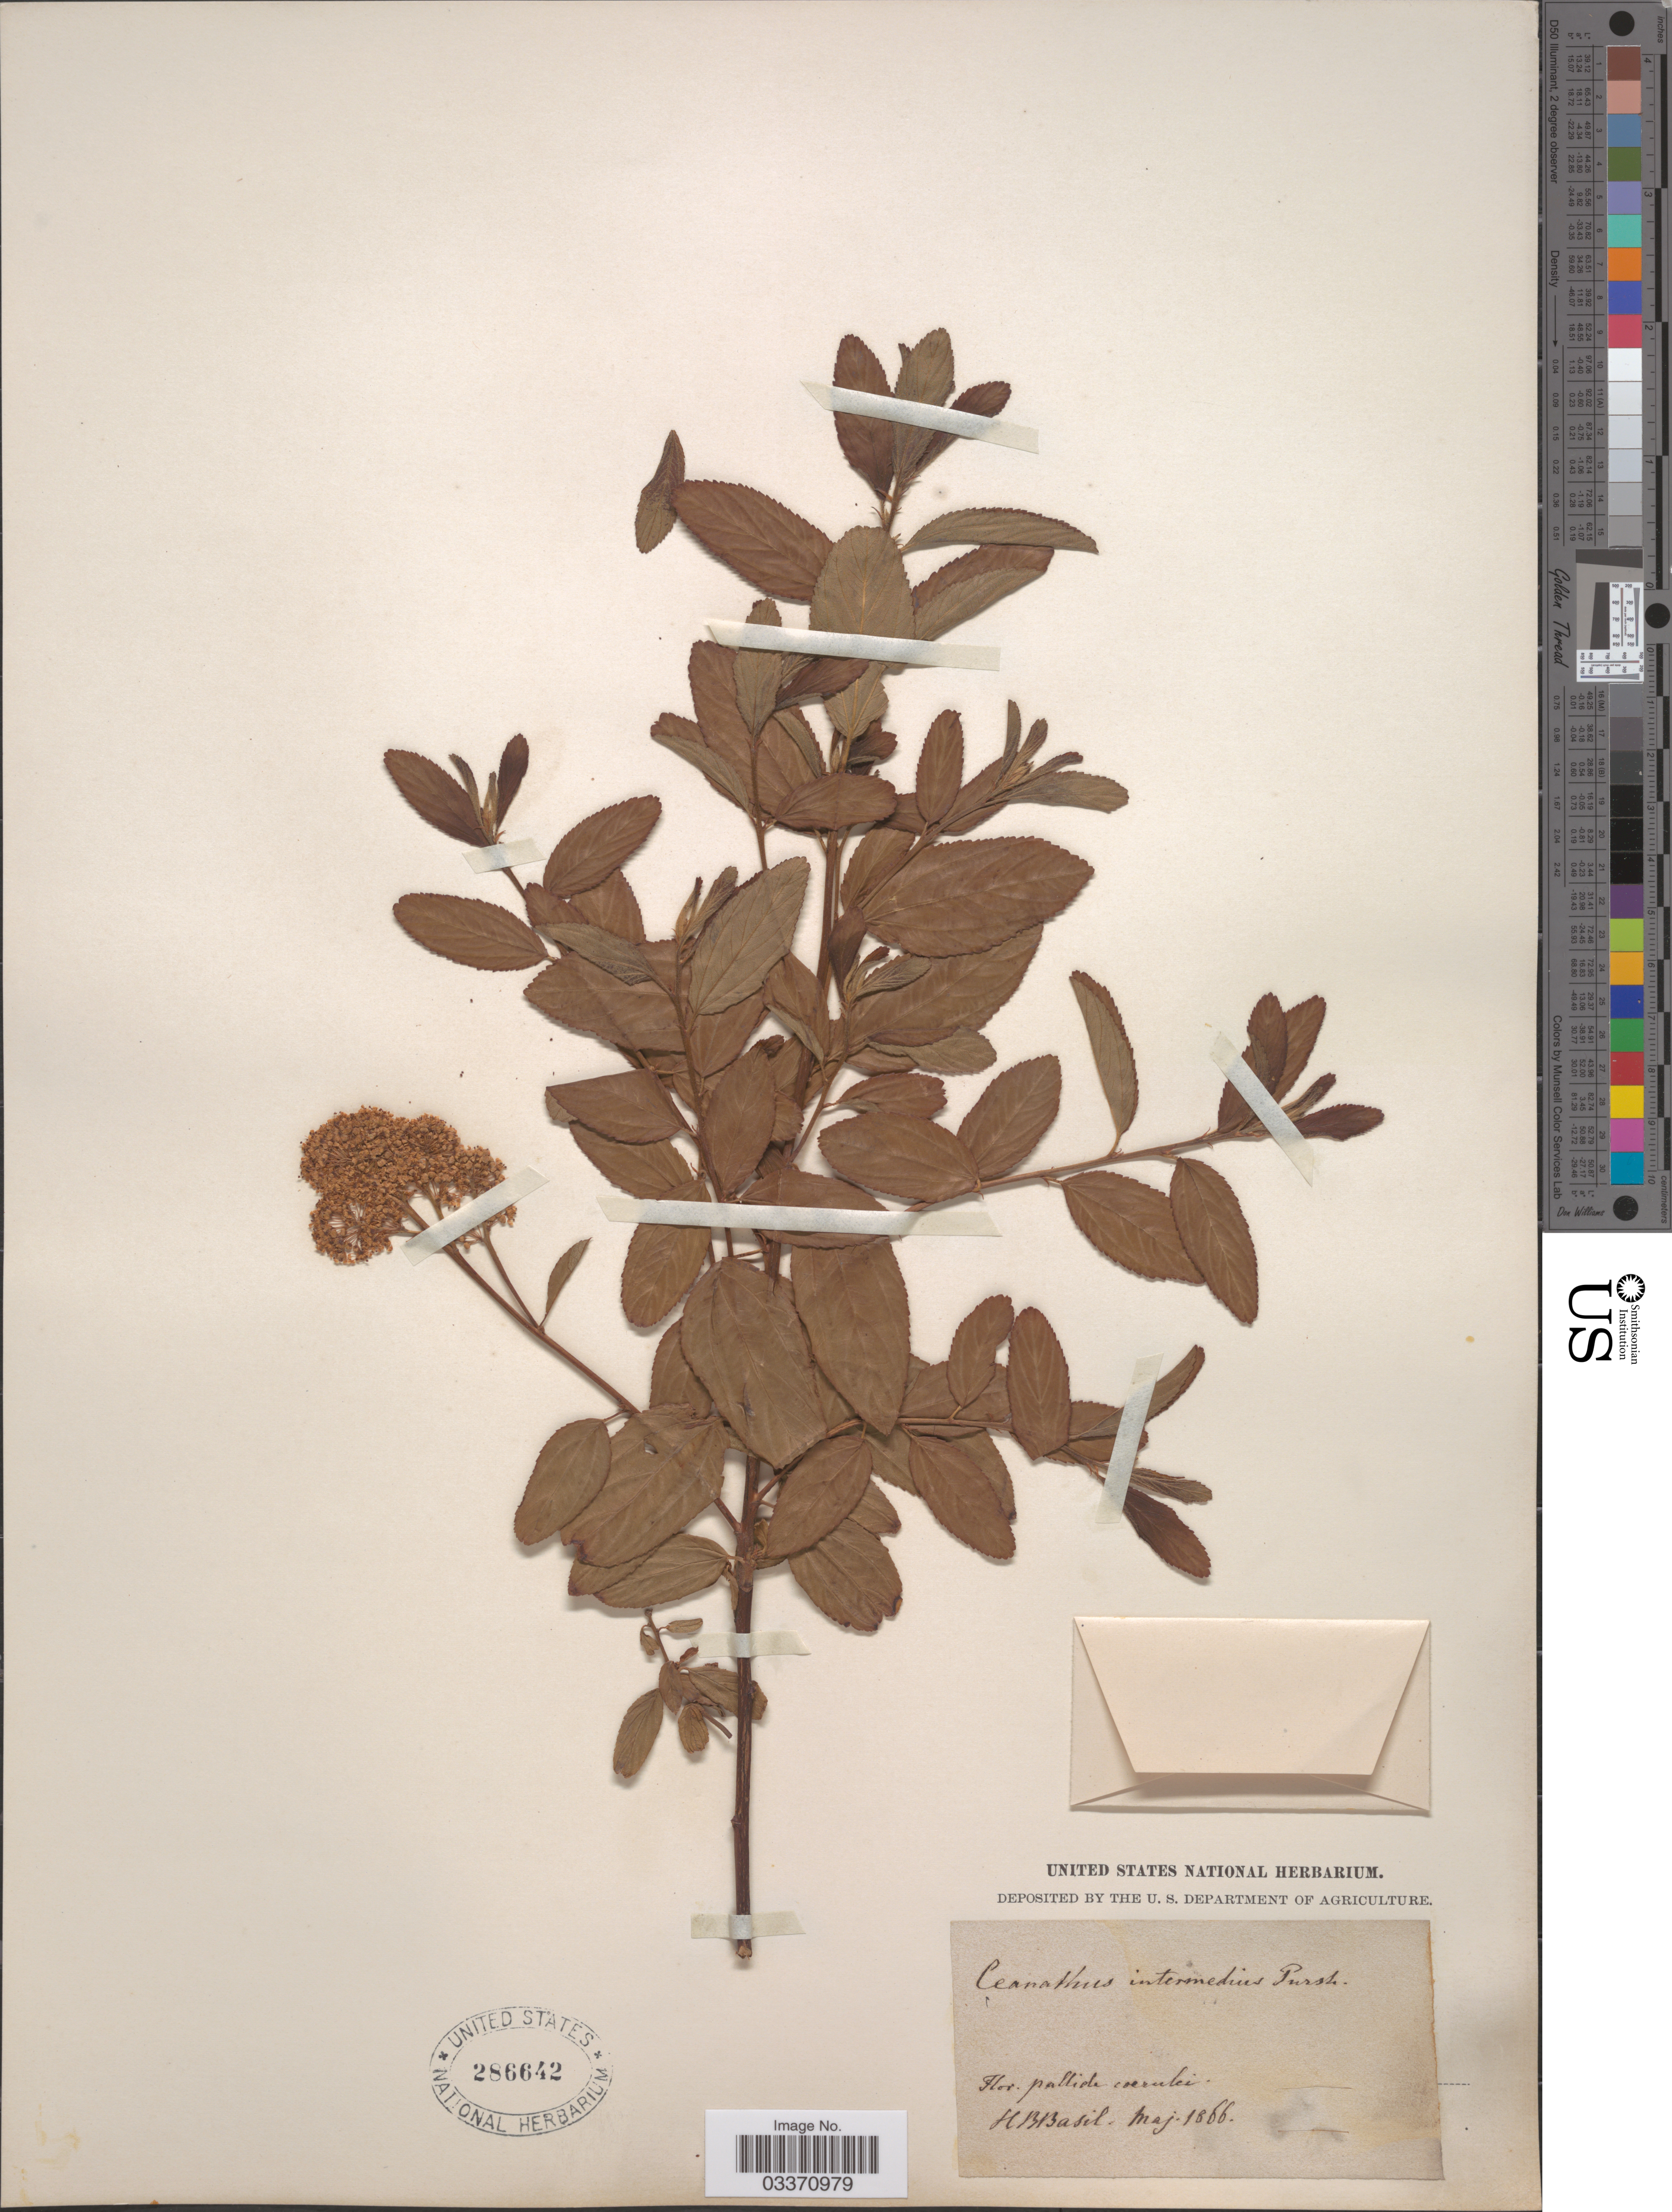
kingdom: Plantae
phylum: Tracheophyta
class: Magnoliopsida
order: Rosales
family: Rhamnaceae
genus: Ceanothus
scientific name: Ceanothus sp.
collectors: ex herb. United States National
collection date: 1866-05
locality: H B Basil.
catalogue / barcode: US 286642